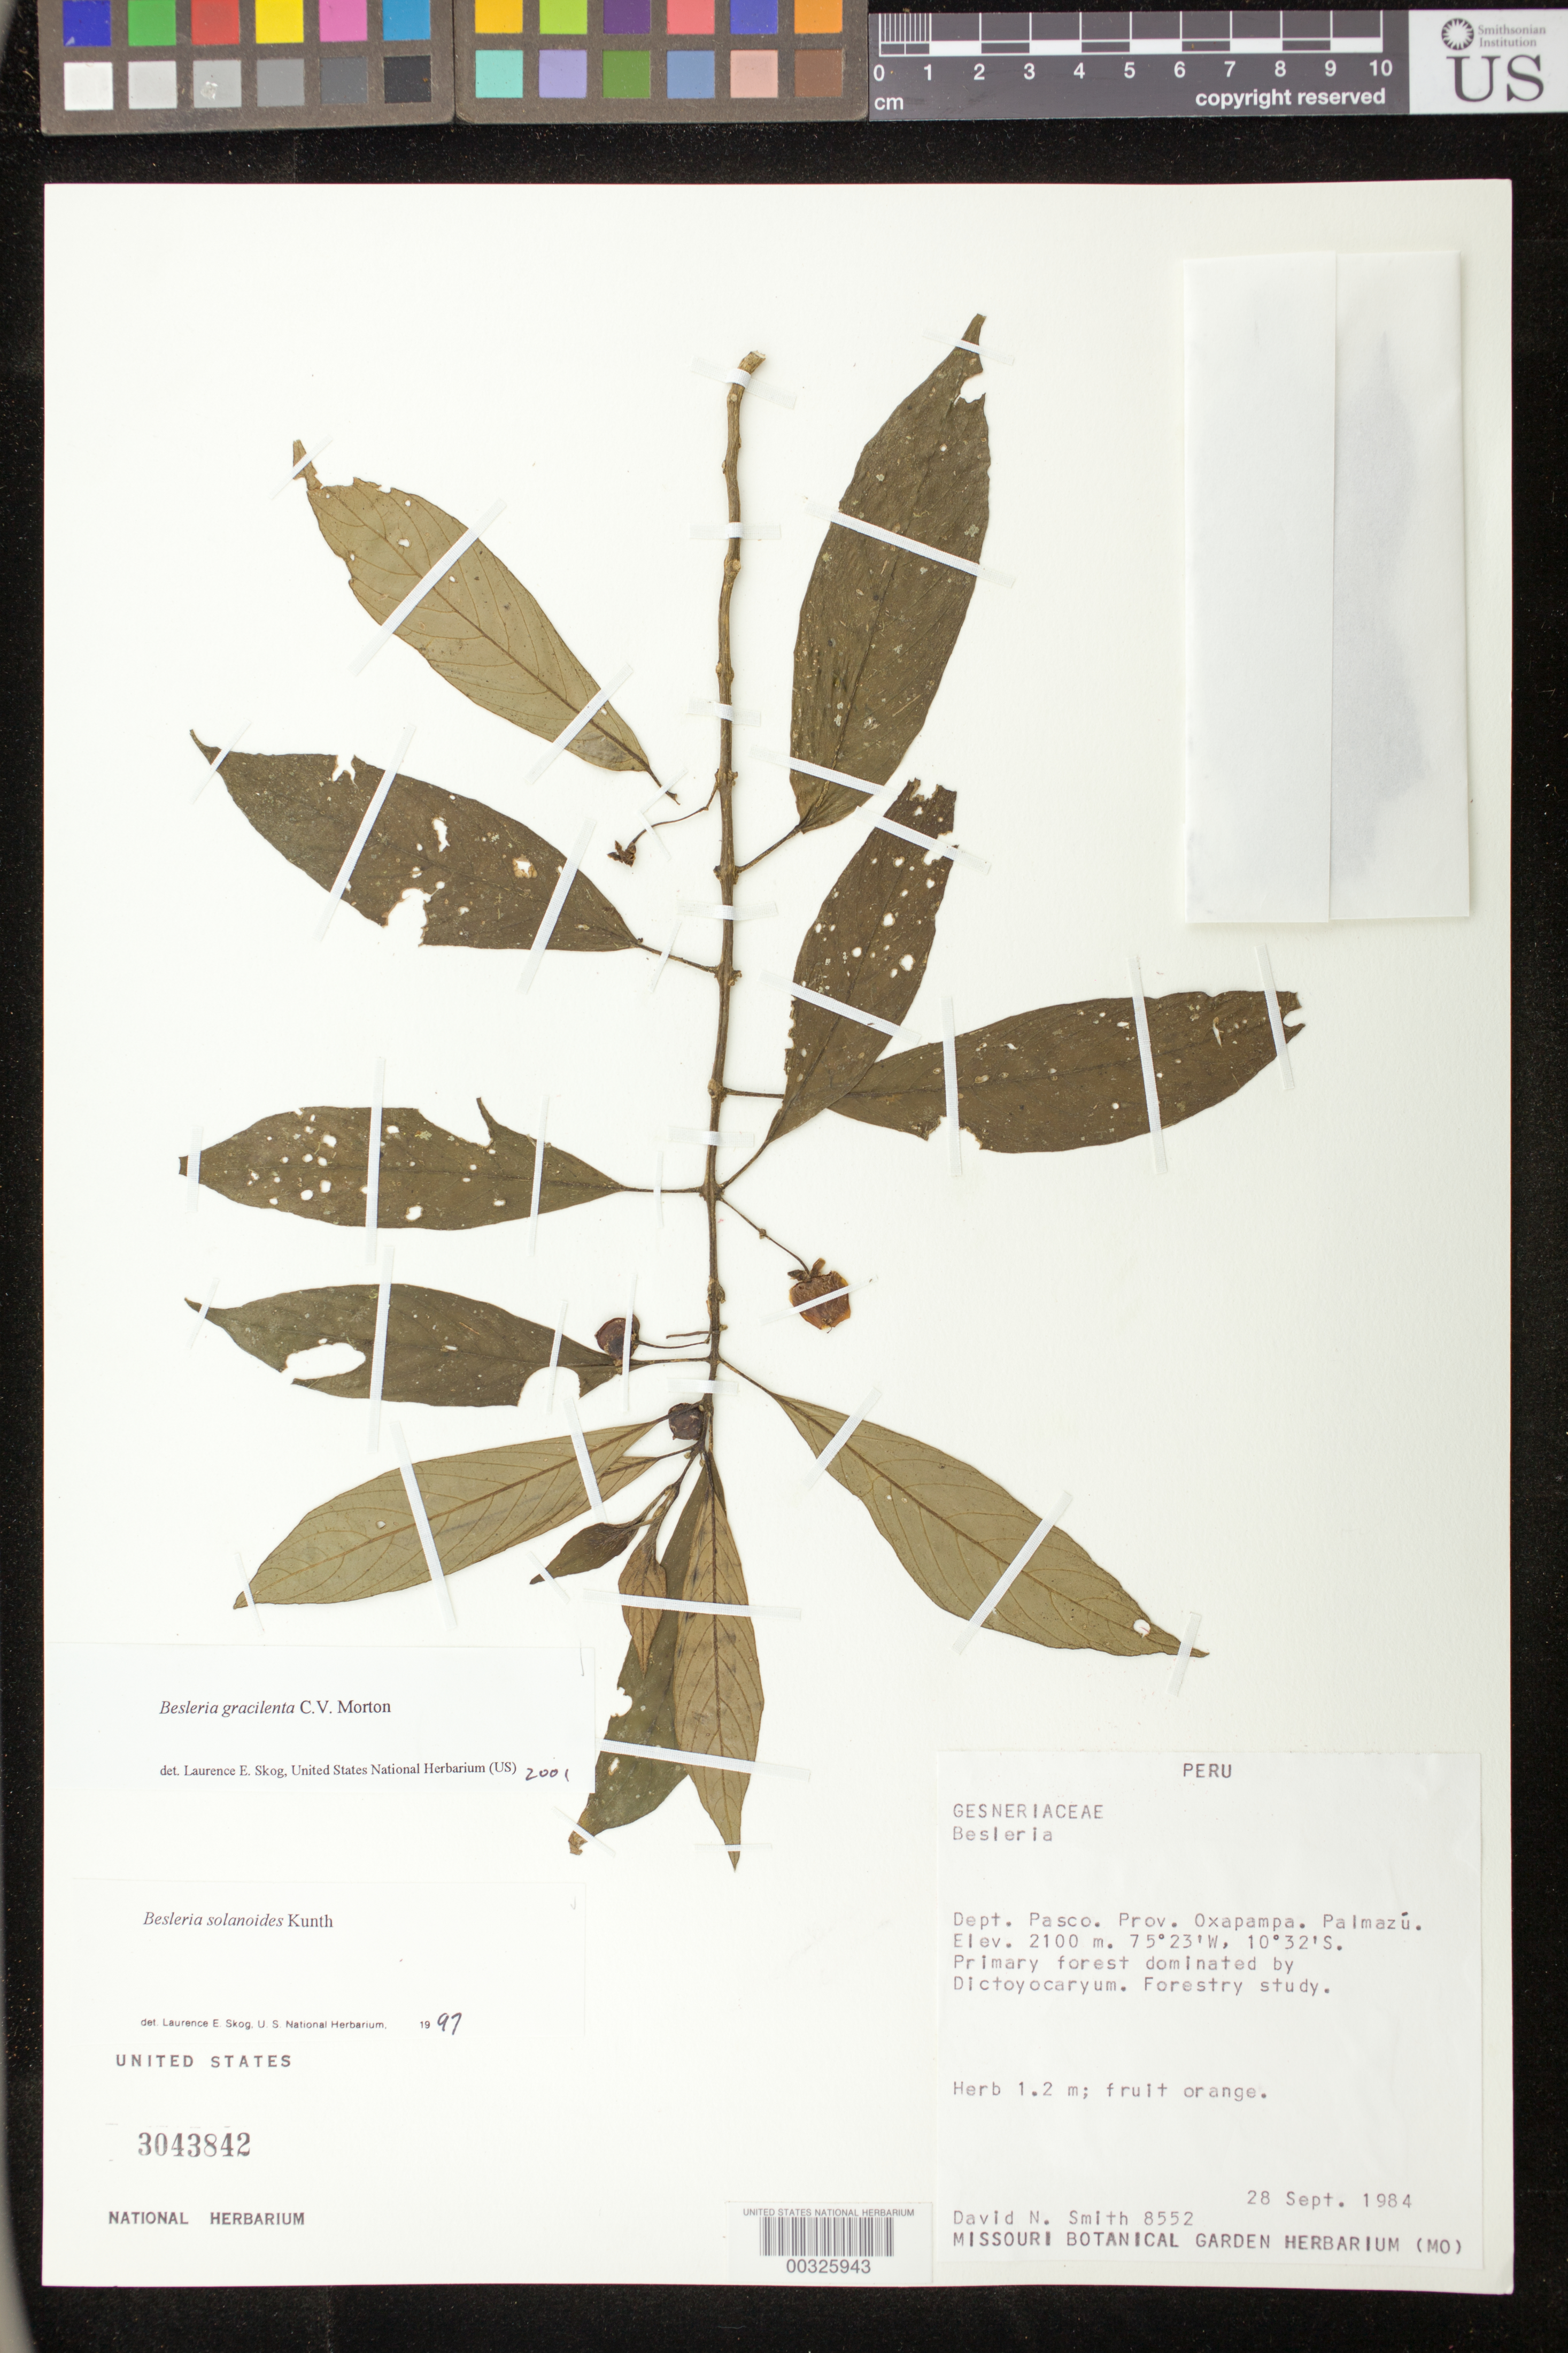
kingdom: Plantae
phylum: Tracheophyta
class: Magnoliopsida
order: Lamiales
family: Gesneriaceae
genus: Besleria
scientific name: Besleria gracilenta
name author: C.V. Morton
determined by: Skog, Laurence E.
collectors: D. Smith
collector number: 8552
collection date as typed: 28 Sep 1984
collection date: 1984-09-28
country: Peru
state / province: Pasco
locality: Prov. Oxapampa; Palmazú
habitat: Primary forest dominated by Dictoyocaryum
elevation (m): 2100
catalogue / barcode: US 3043842